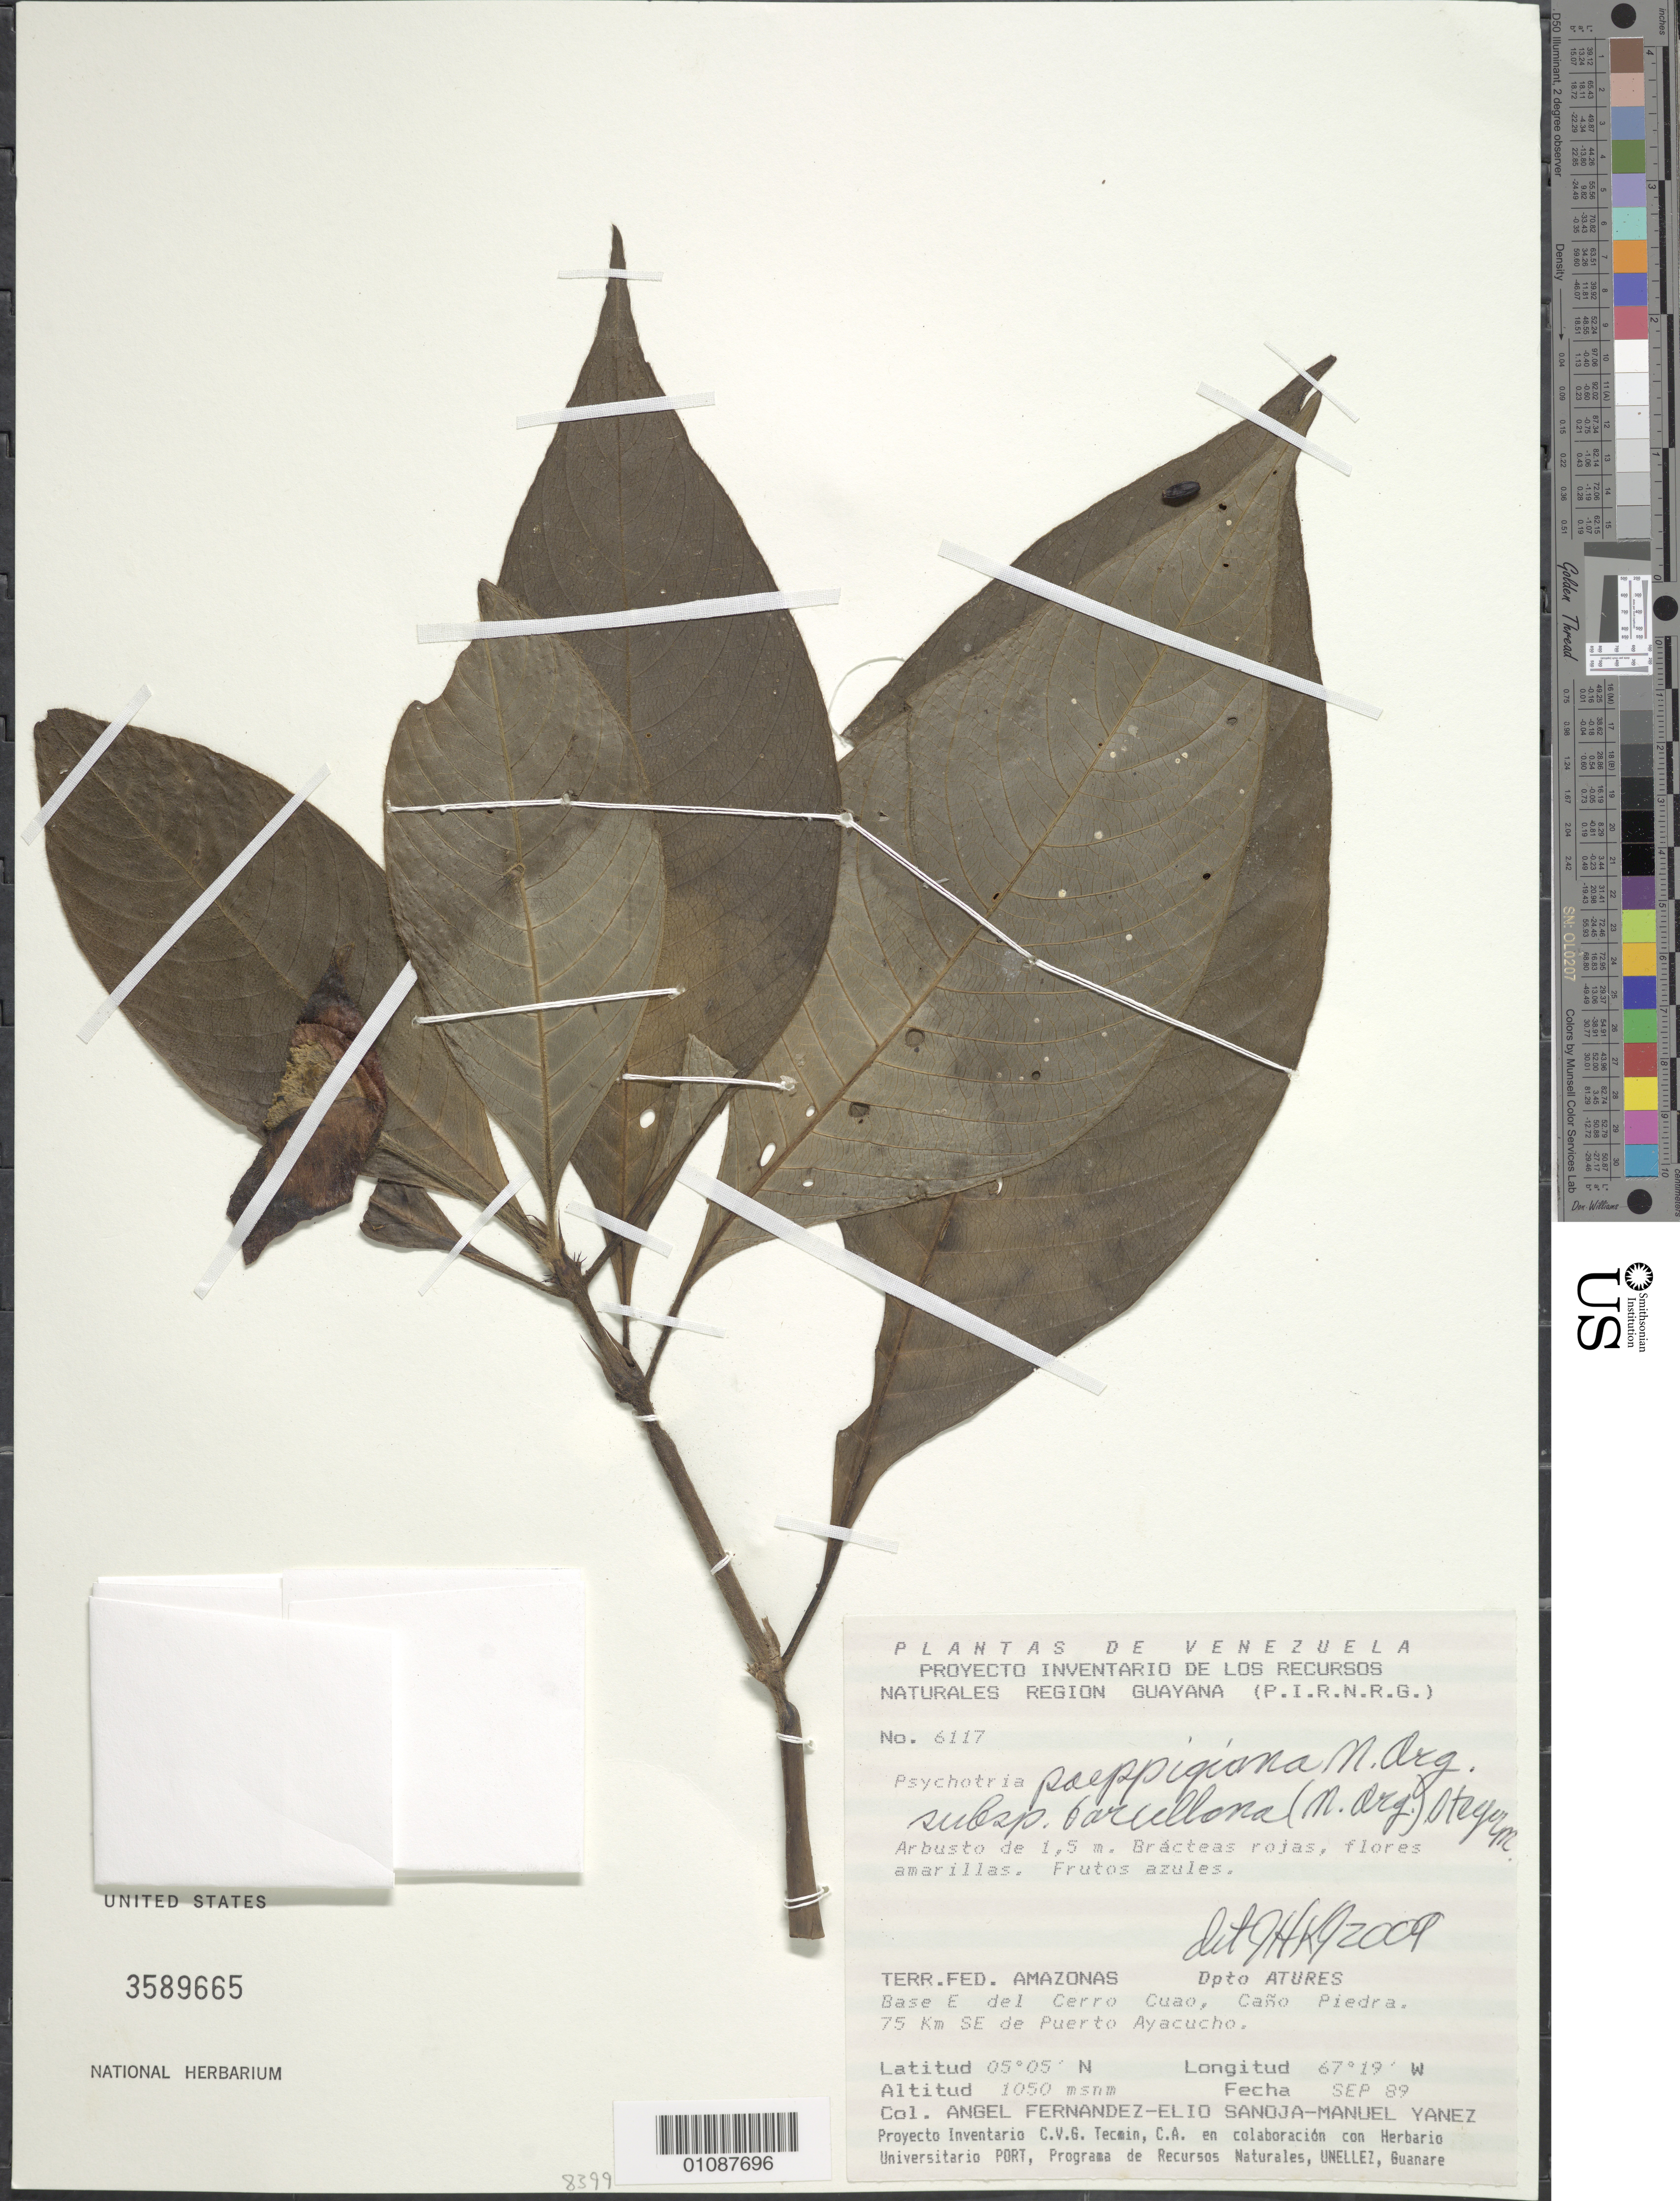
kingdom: Plantae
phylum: Tracheophyta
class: Magnoliopsida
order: Gentianales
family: Rubiaceae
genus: Psychotria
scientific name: Psychotria poeppigiana subsp. barcellana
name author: (Müll. Arg.) Steyerm.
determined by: Kirkbride, J. H.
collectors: A. Fernández, E. Sanoja & M. Yanez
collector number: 6117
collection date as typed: Sep-89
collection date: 1989-09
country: Venezuela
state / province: Amazonas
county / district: Atures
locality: Caño Piedra, base E del Cerro Cuao, 75 m SE de Puerto Ayacucho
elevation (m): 1050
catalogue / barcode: US 3589665